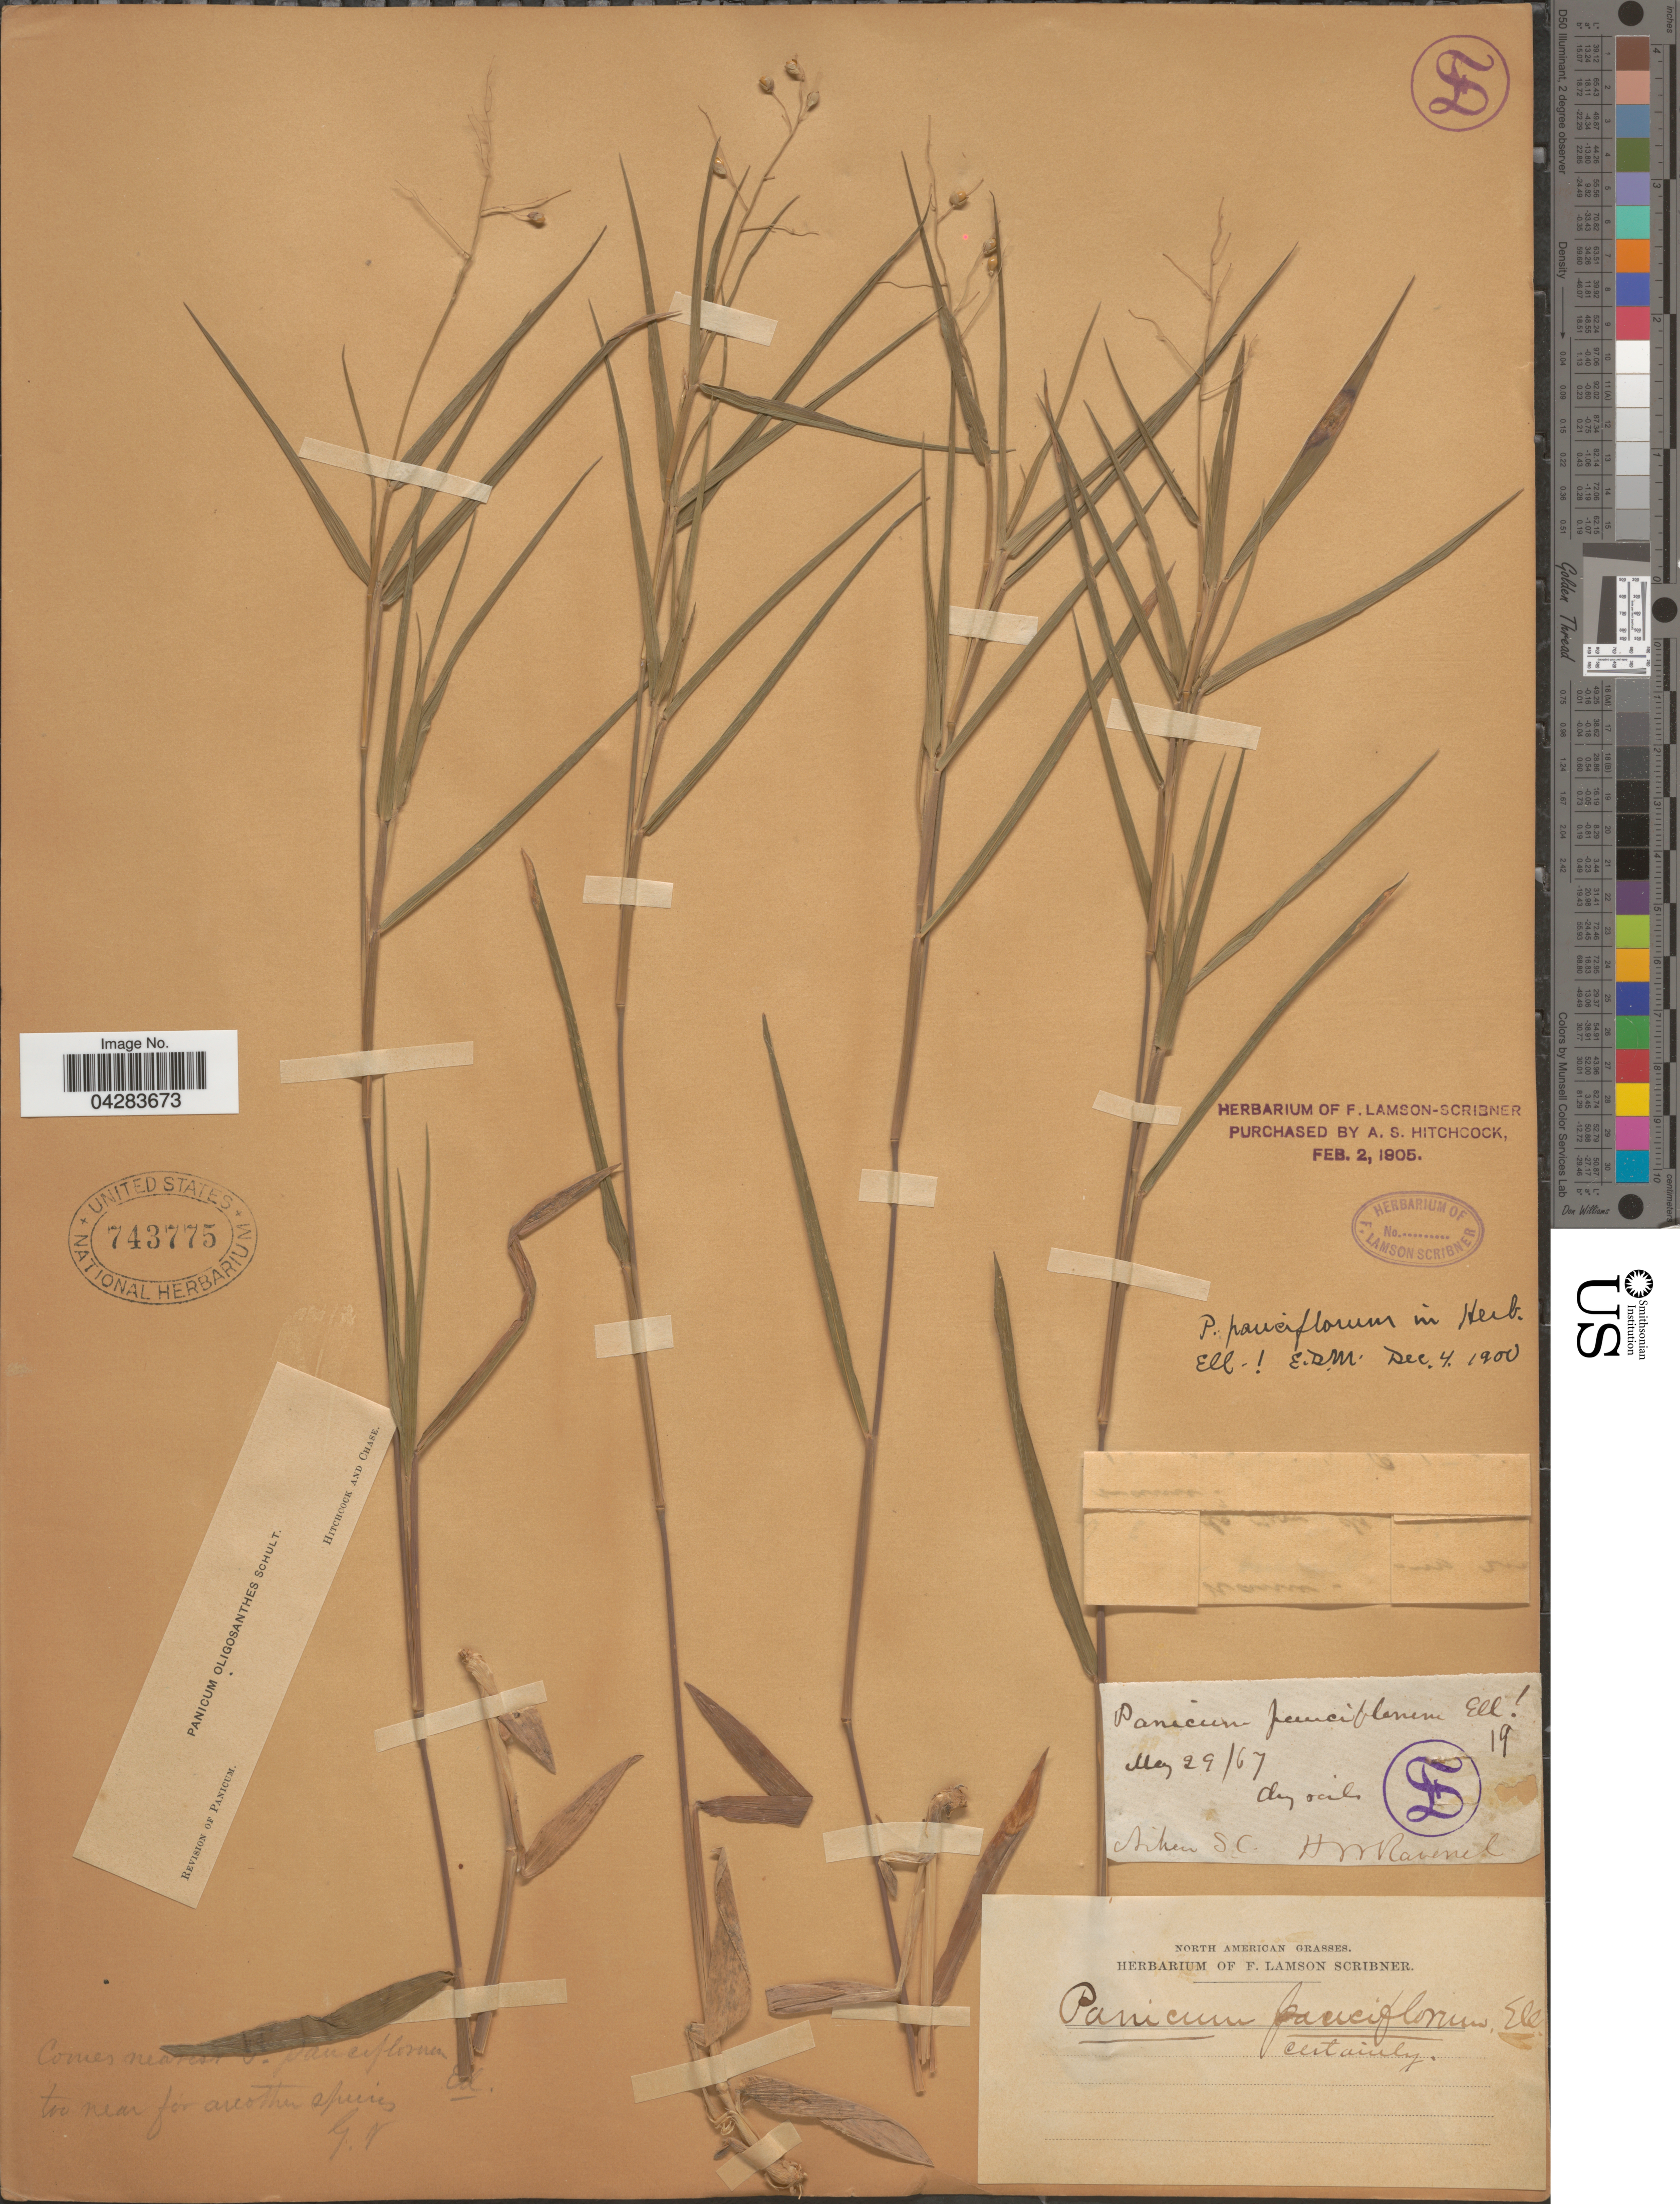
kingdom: Plantae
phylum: Tracheophyta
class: Liliopsida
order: Poales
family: Poaceae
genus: Dichanthelium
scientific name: Dichanthelium oligosanthes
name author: (Schult.) Gould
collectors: H. Ravenel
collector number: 19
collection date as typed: Transcribed d/m/y: 29/5/67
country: United States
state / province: South Carolina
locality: Aiken.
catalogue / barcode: US 743775